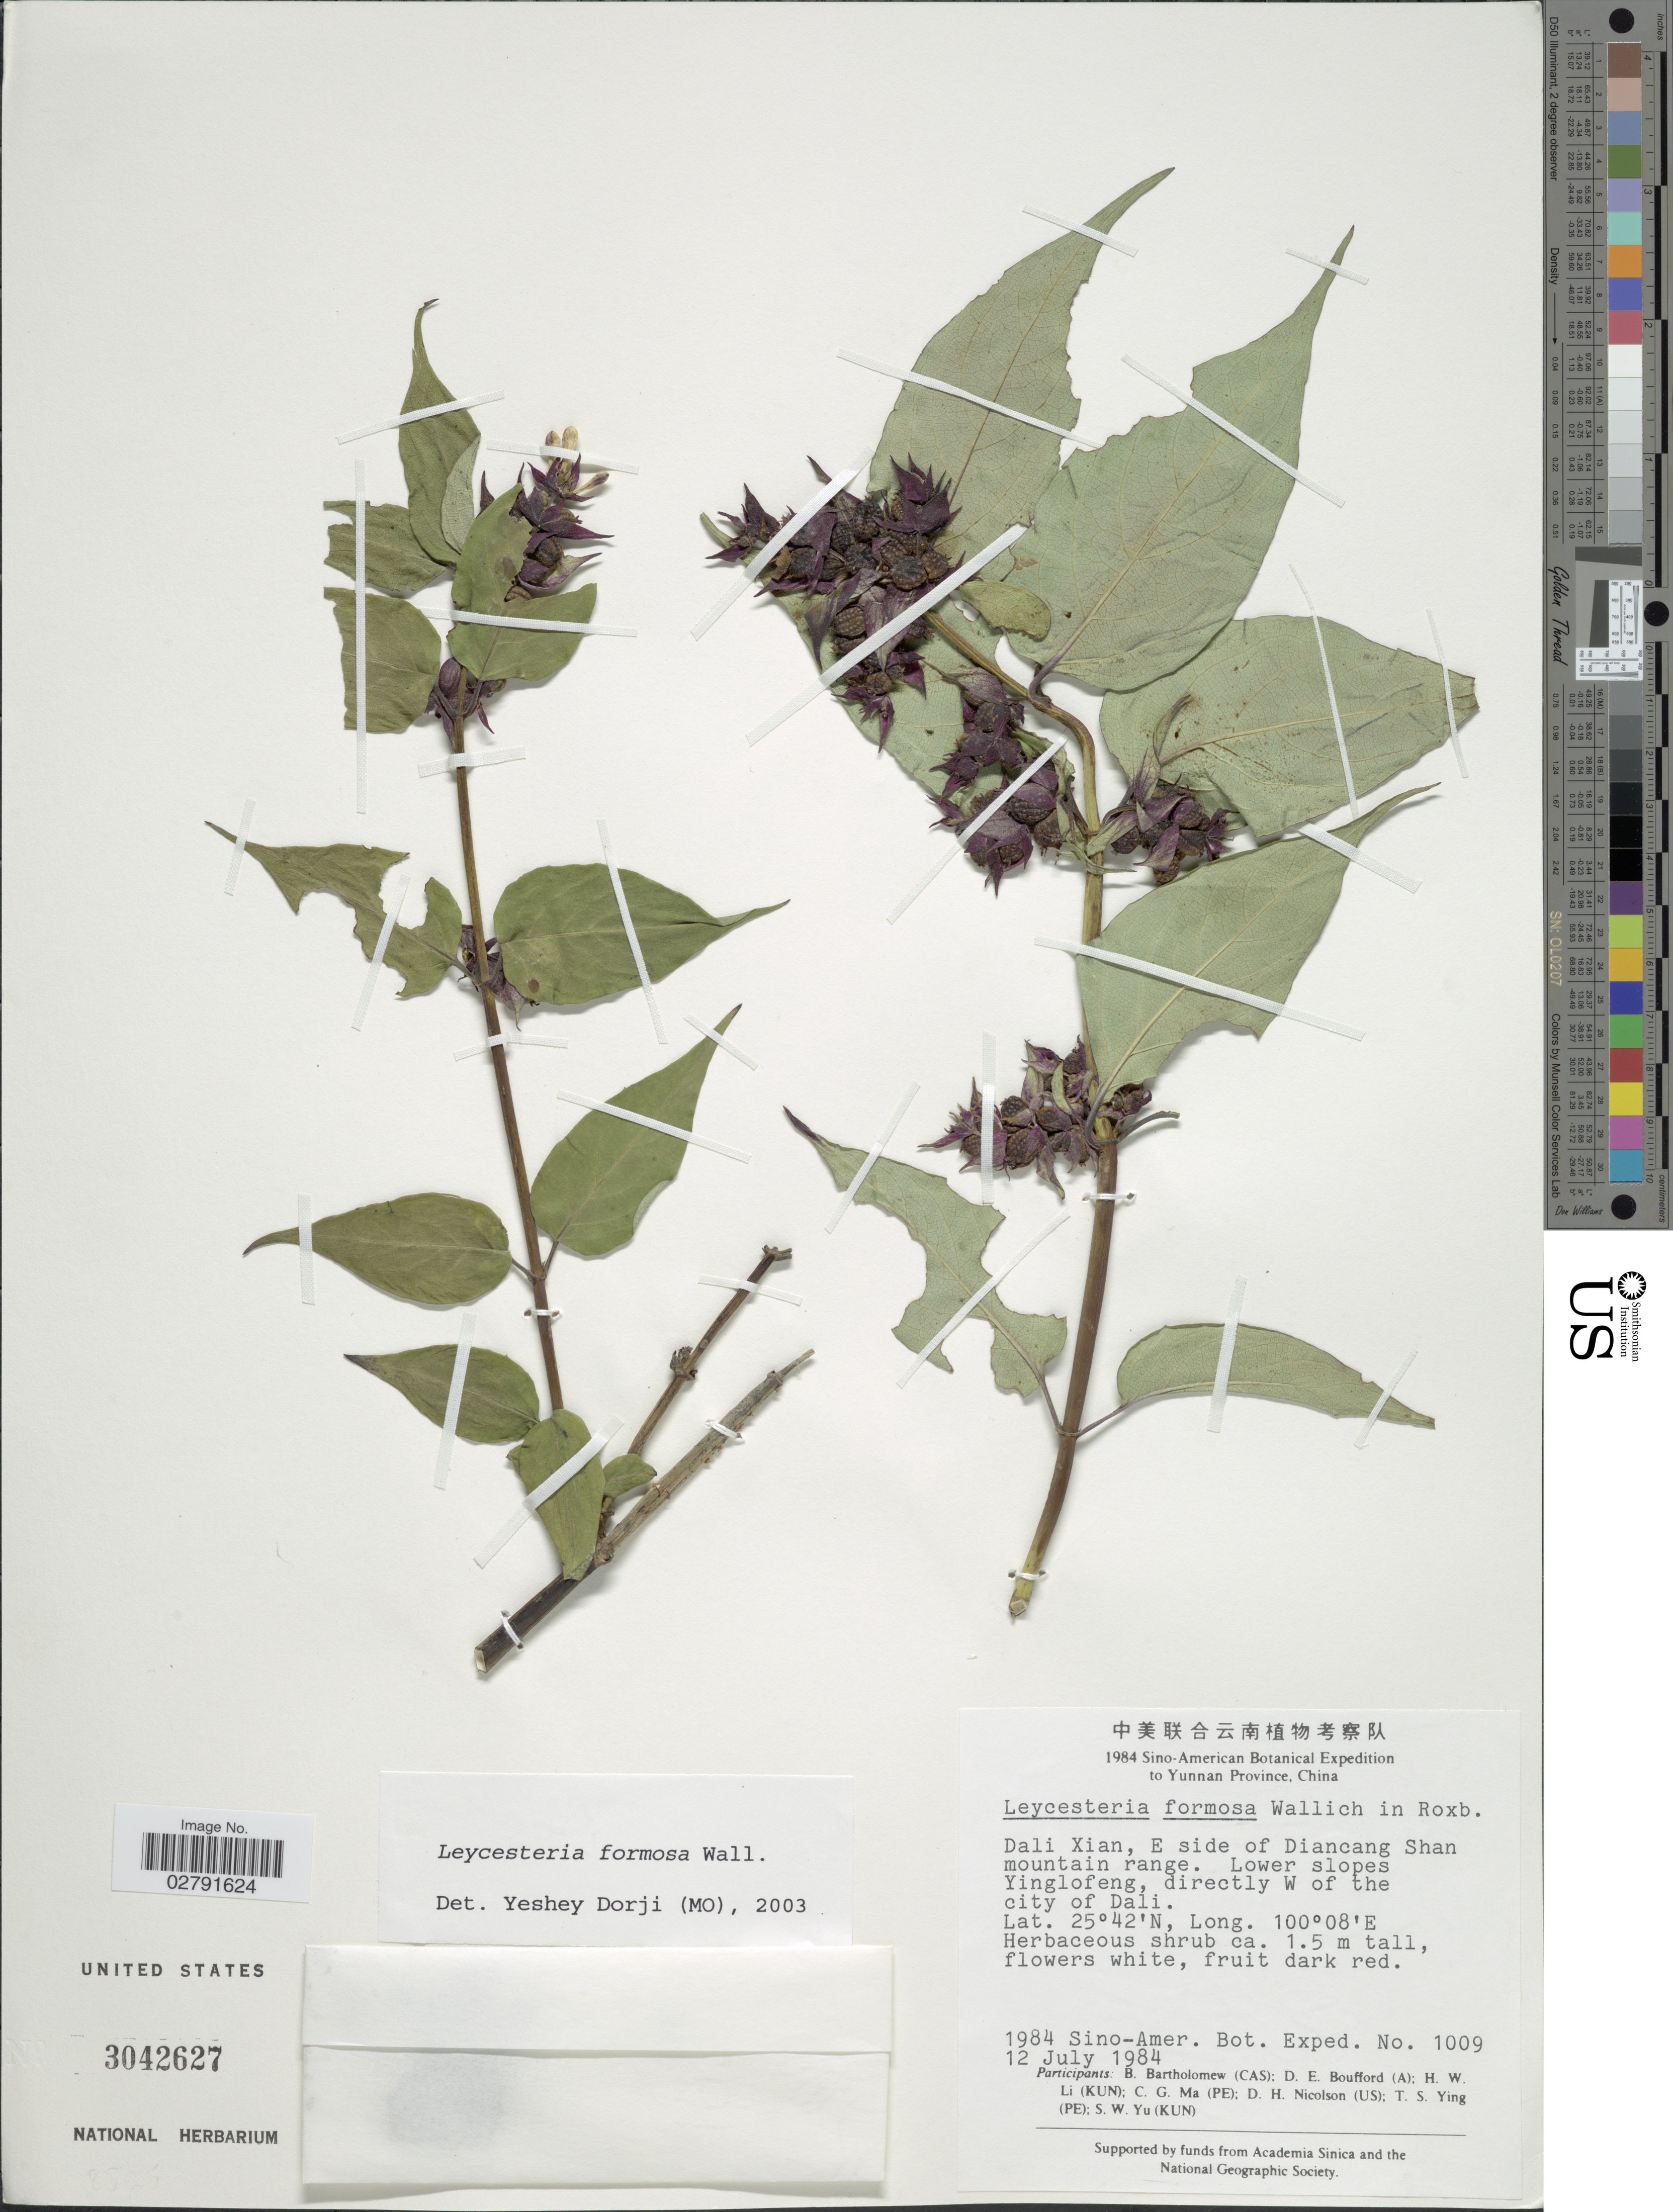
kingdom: Plantae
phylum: Tracheophyta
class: Magnoliopsida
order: Dipsacales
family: Caprifoliaceae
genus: Leycesteria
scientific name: Leycesteria formosa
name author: Wall.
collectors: Sino-Amer. Bot. Exped. 1984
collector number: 1009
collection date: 1984-07-12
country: China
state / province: Yunnan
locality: Dali Xian, E side of Diancang Shan mountain range. Lower slopes Yinglofeng, directly W of the city of Dali.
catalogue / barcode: US 3042627